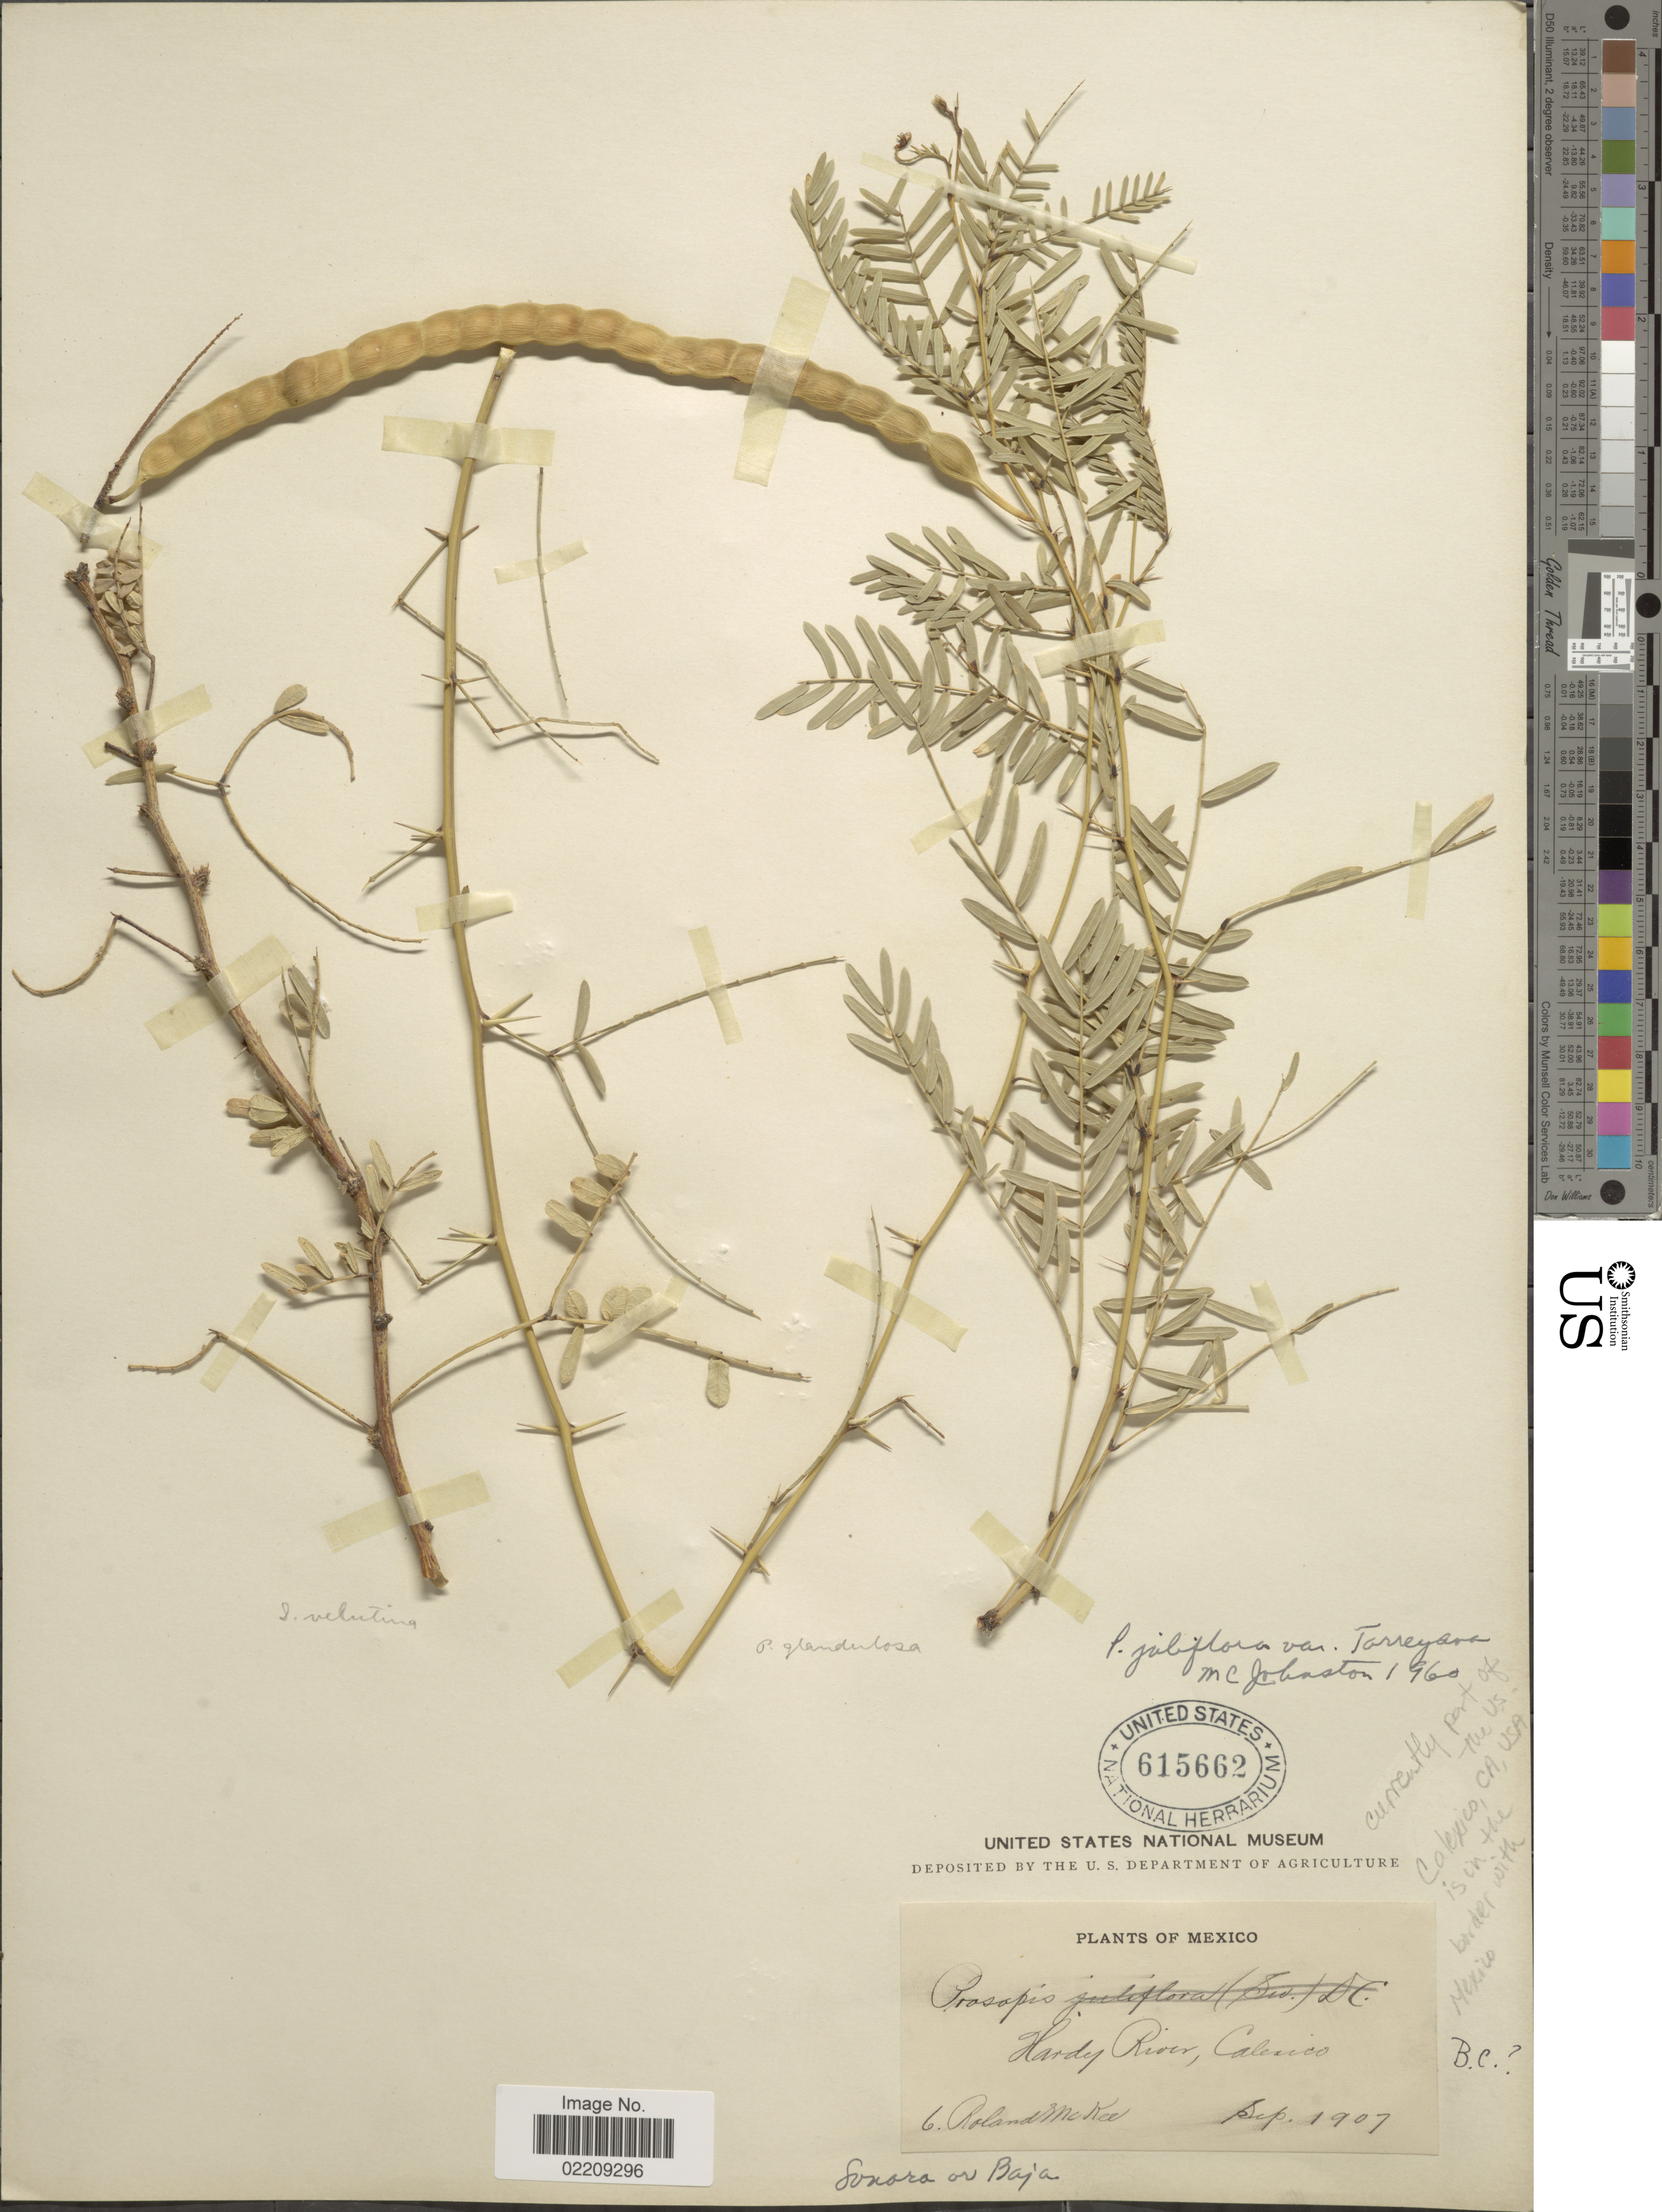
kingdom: Plantae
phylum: Tracheophyta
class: Magnoliopsida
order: Fabales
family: Fabaceae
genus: Neltuma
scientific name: Neltuma odorata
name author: (Torr. & Frém.) C. E. Hughes & G.P. Lewis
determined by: Strong, Mark T., (BOT), Smithsonian Institution - National Museum of Natural History (UNITED STATES)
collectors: R. Mckee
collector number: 6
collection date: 1907-09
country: Mexico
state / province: Sonora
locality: Hardy River, Calexico, Sonora or Baja.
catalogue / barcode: US 615662